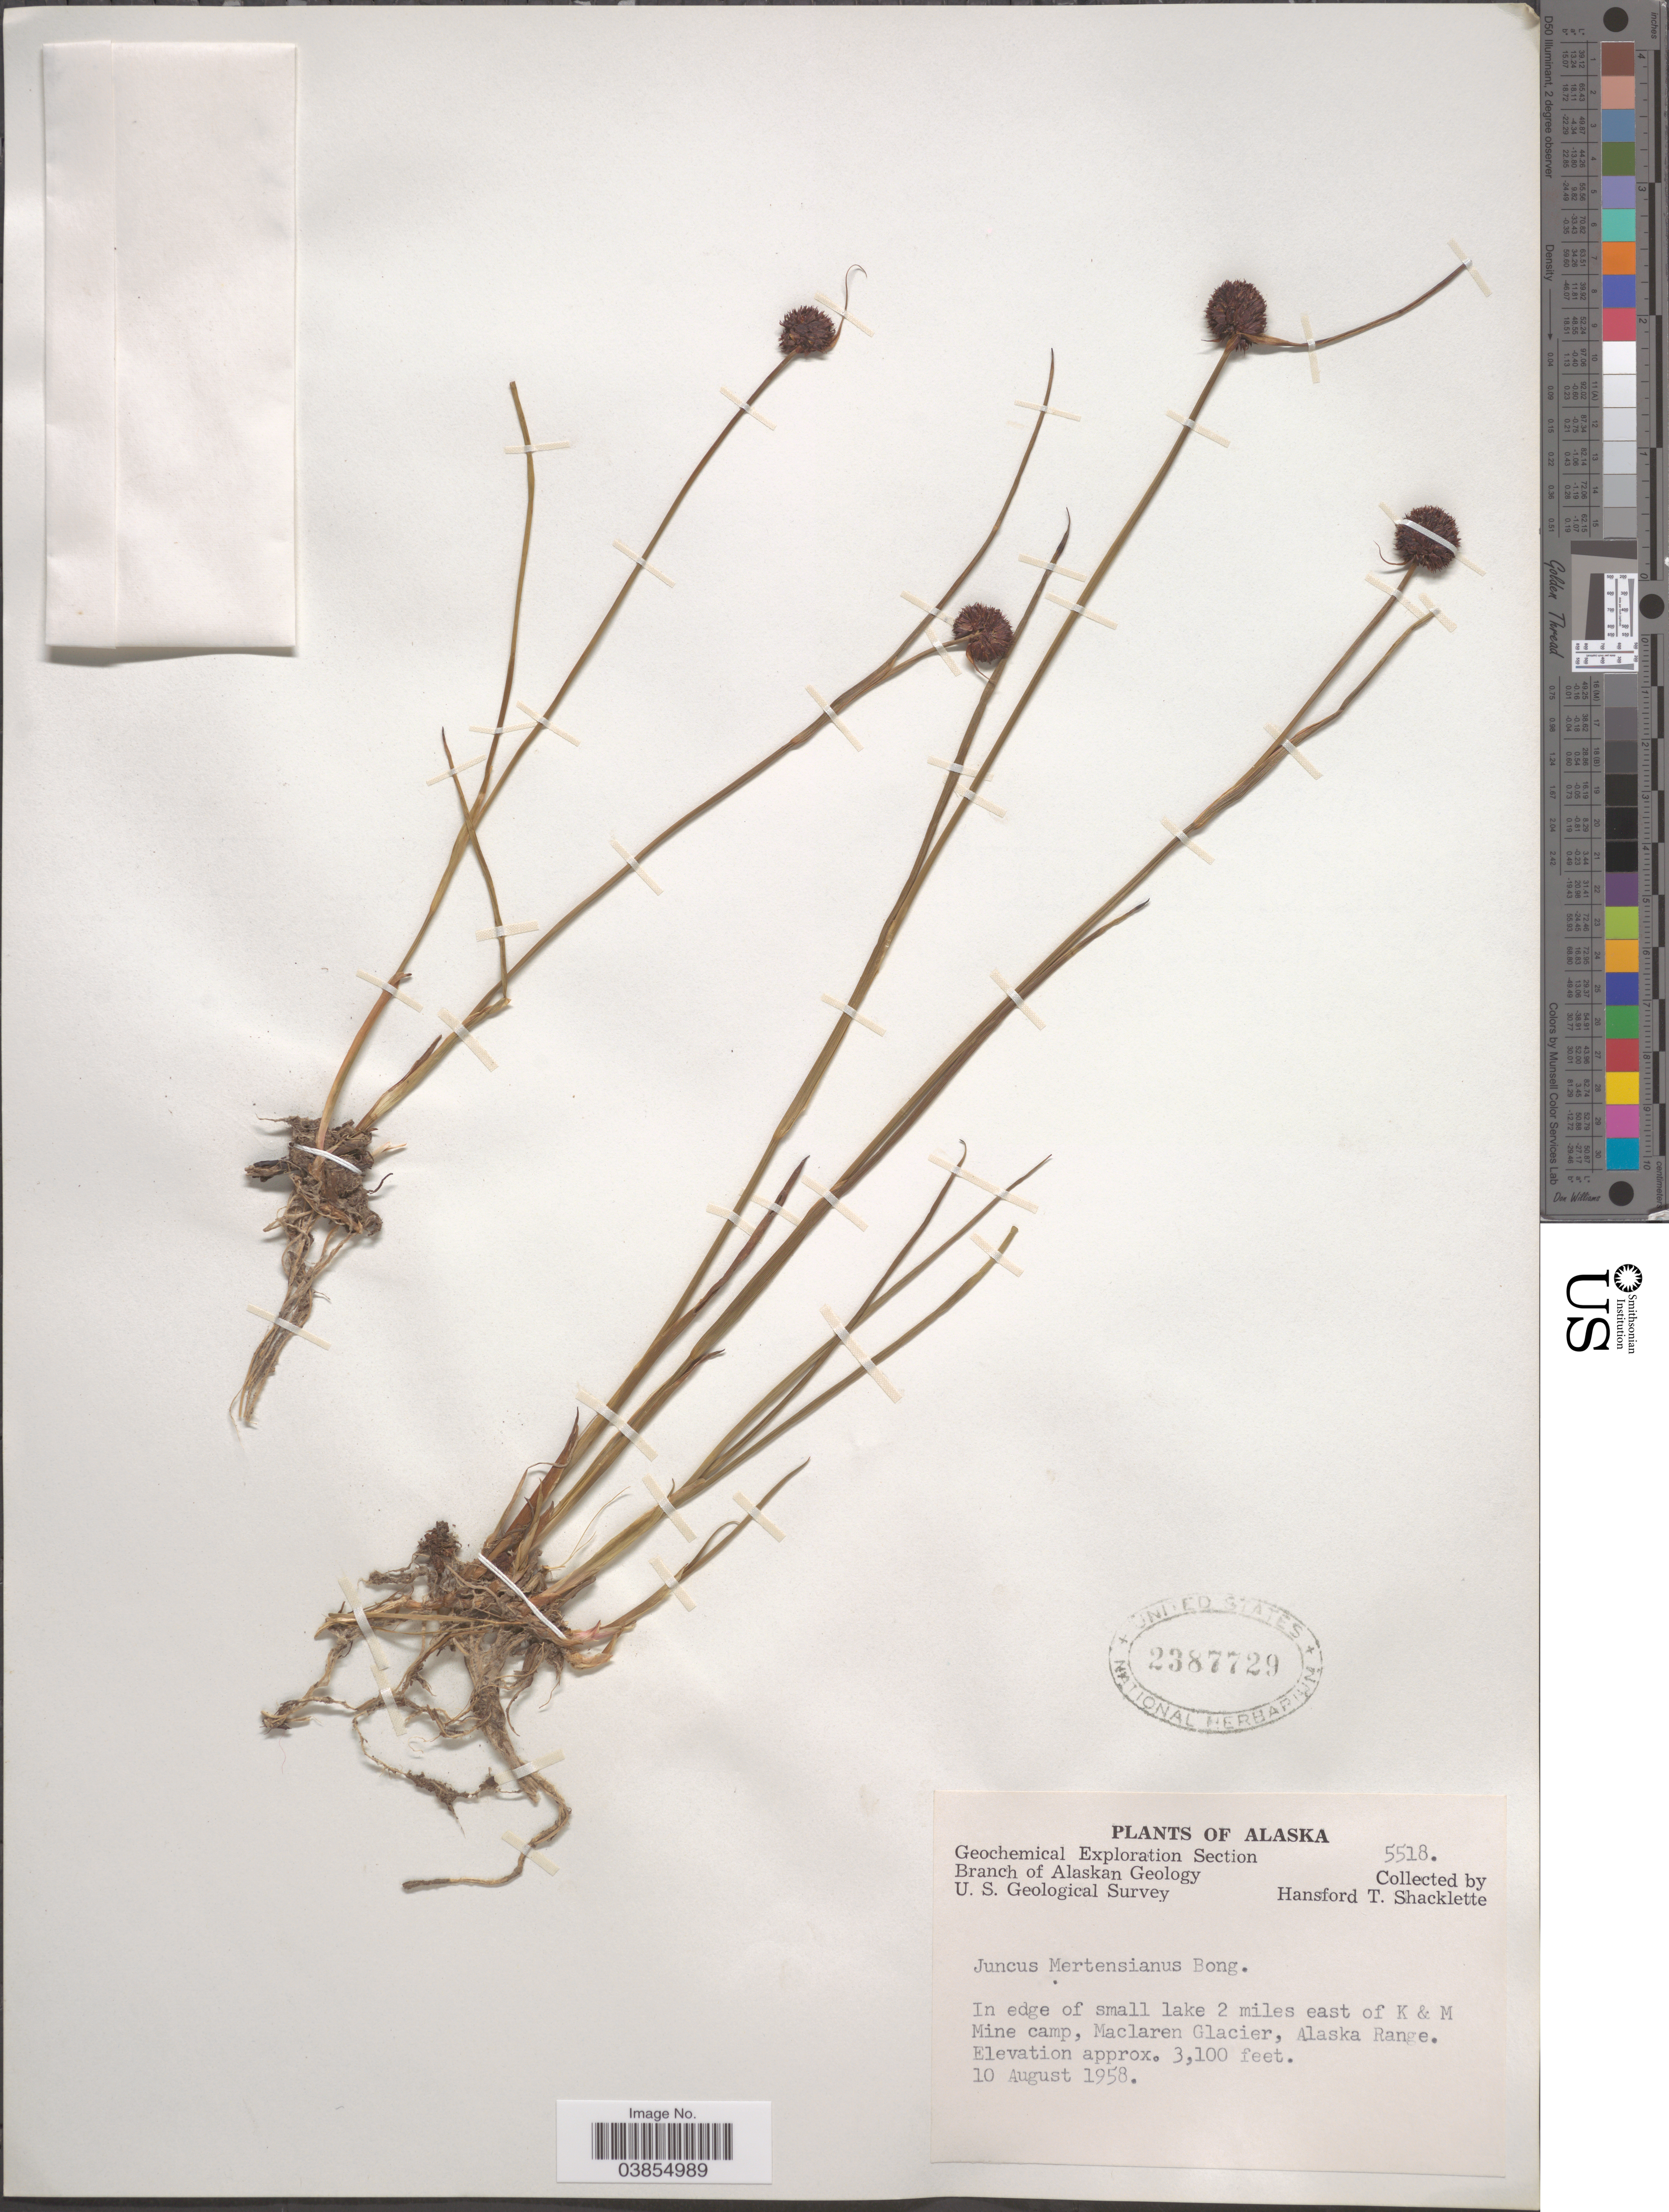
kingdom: Plantae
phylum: Tracheophyta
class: Liliopsida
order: Poales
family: Juncaceae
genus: Juncus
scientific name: Juncus mertensianus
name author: Bong.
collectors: H. Shacklette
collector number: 5518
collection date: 1958-08-10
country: United States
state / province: Alaska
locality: In edge of small lake 2 miles east of K & M Mine camp, Maclaren Glacier, Alaska Range.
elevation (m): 945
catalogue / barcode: US 2387729